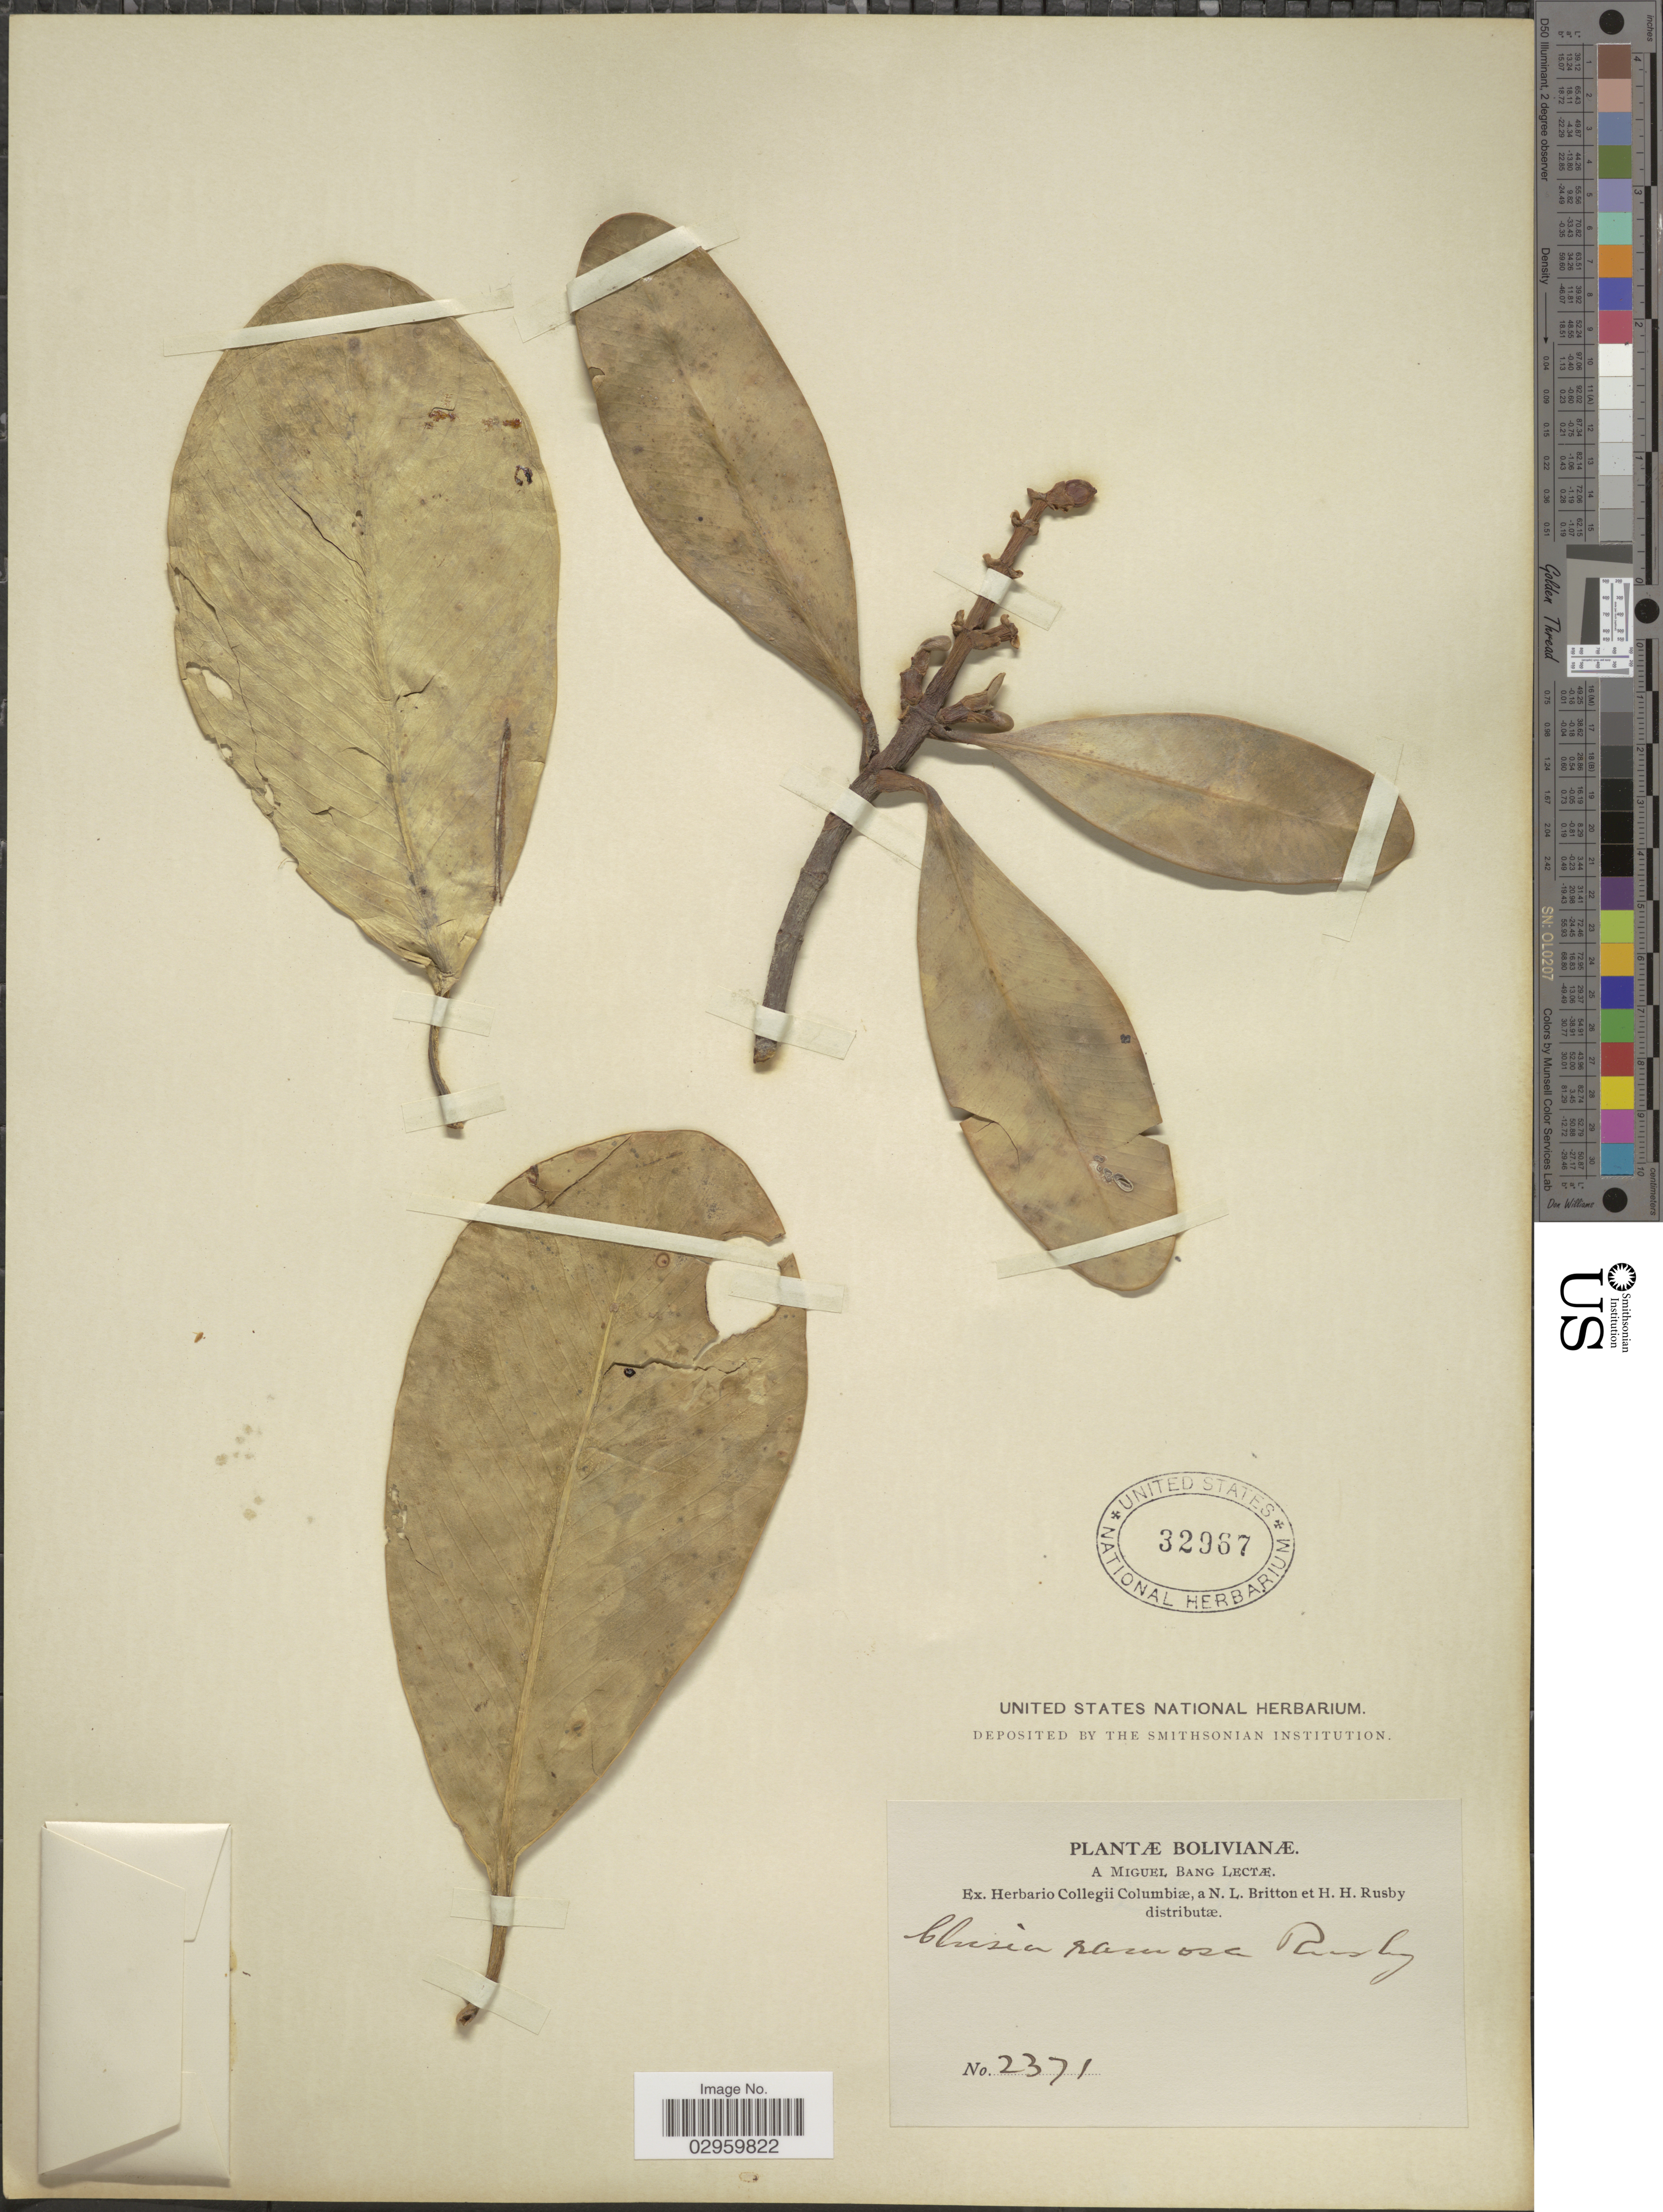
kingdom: Plantae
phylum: Tracheophyta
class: Magnoliopsida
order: Malpighiales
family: Clusiaceae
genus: Clusia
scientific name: Clusia ramosa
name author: Rusby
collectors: M. Bang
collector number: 2371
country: Bolivia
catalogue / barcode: US 32967